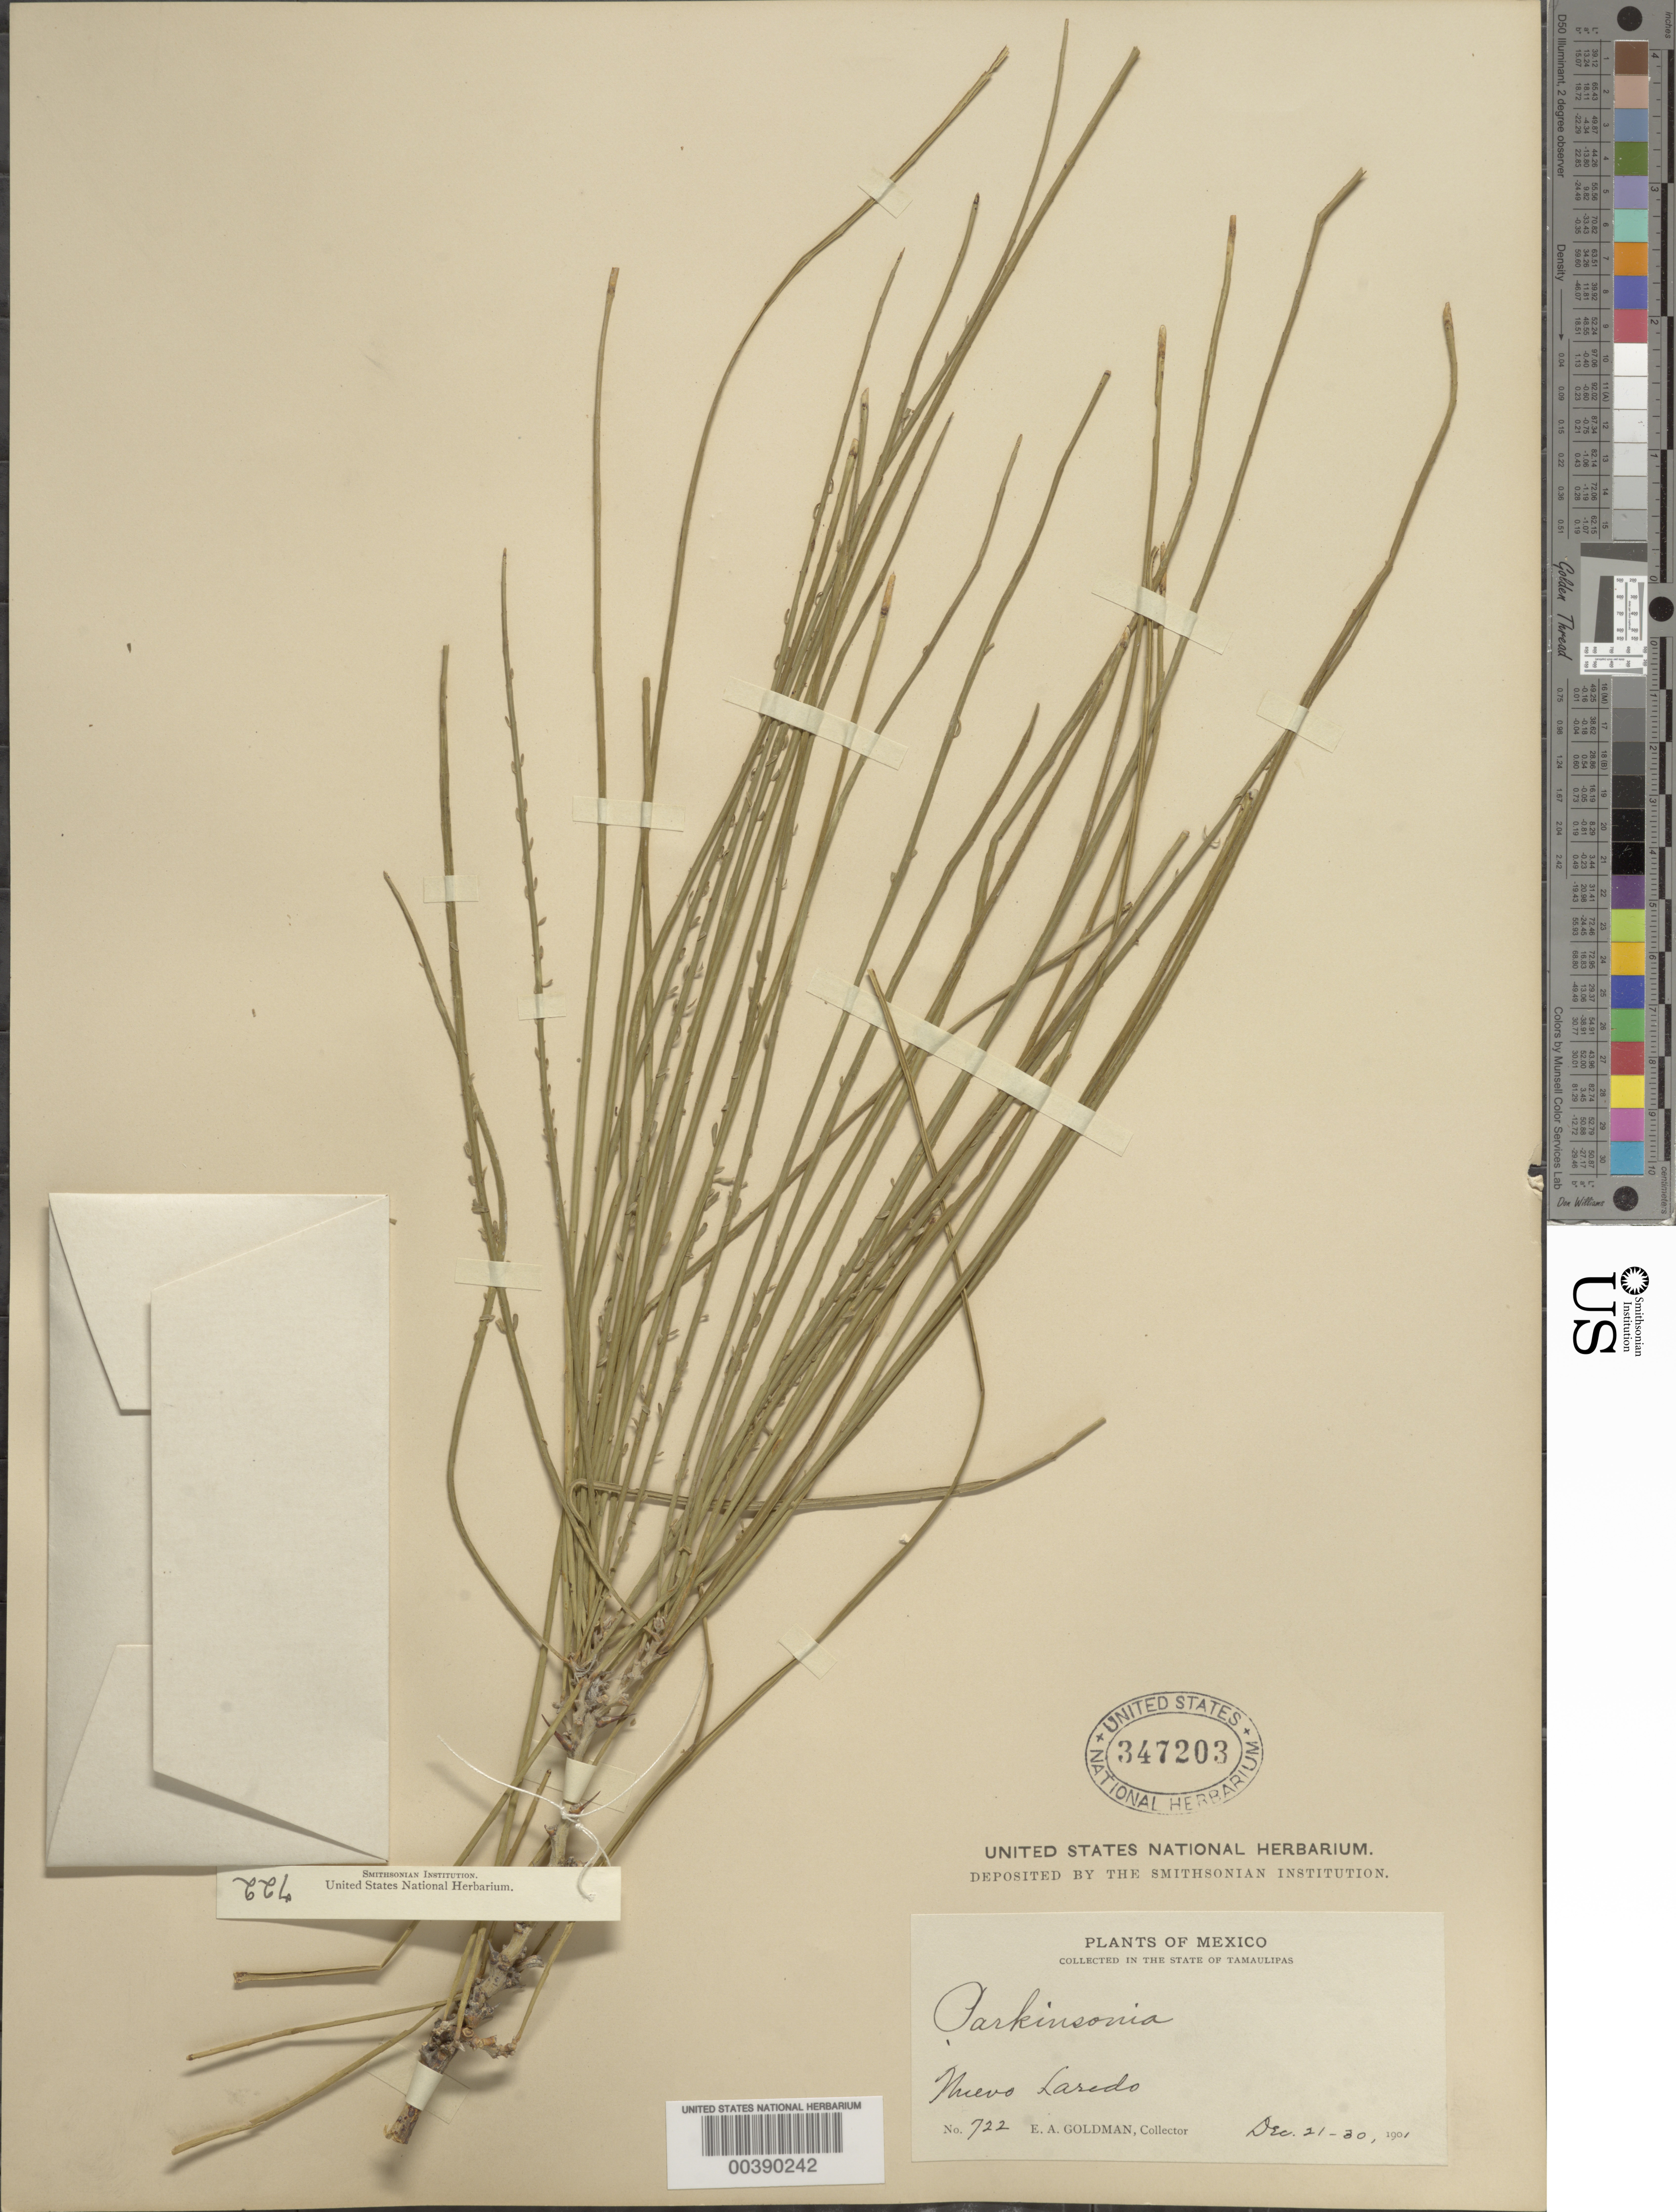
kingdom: Plantae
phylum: Tracheophyta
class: Magnoliopsida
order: Fabales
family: Fabaceae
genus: Parkinsonia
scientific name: Parkinsonia aculeata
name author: L.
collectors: E. A. Goldman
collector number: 722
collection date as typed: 21 Dec 1901 to 30 Dec 1901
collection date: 1901-12-21/1901-12-30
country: Mexico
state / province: Tamaulipas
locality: Nuevo laredo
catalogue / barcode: US 347203